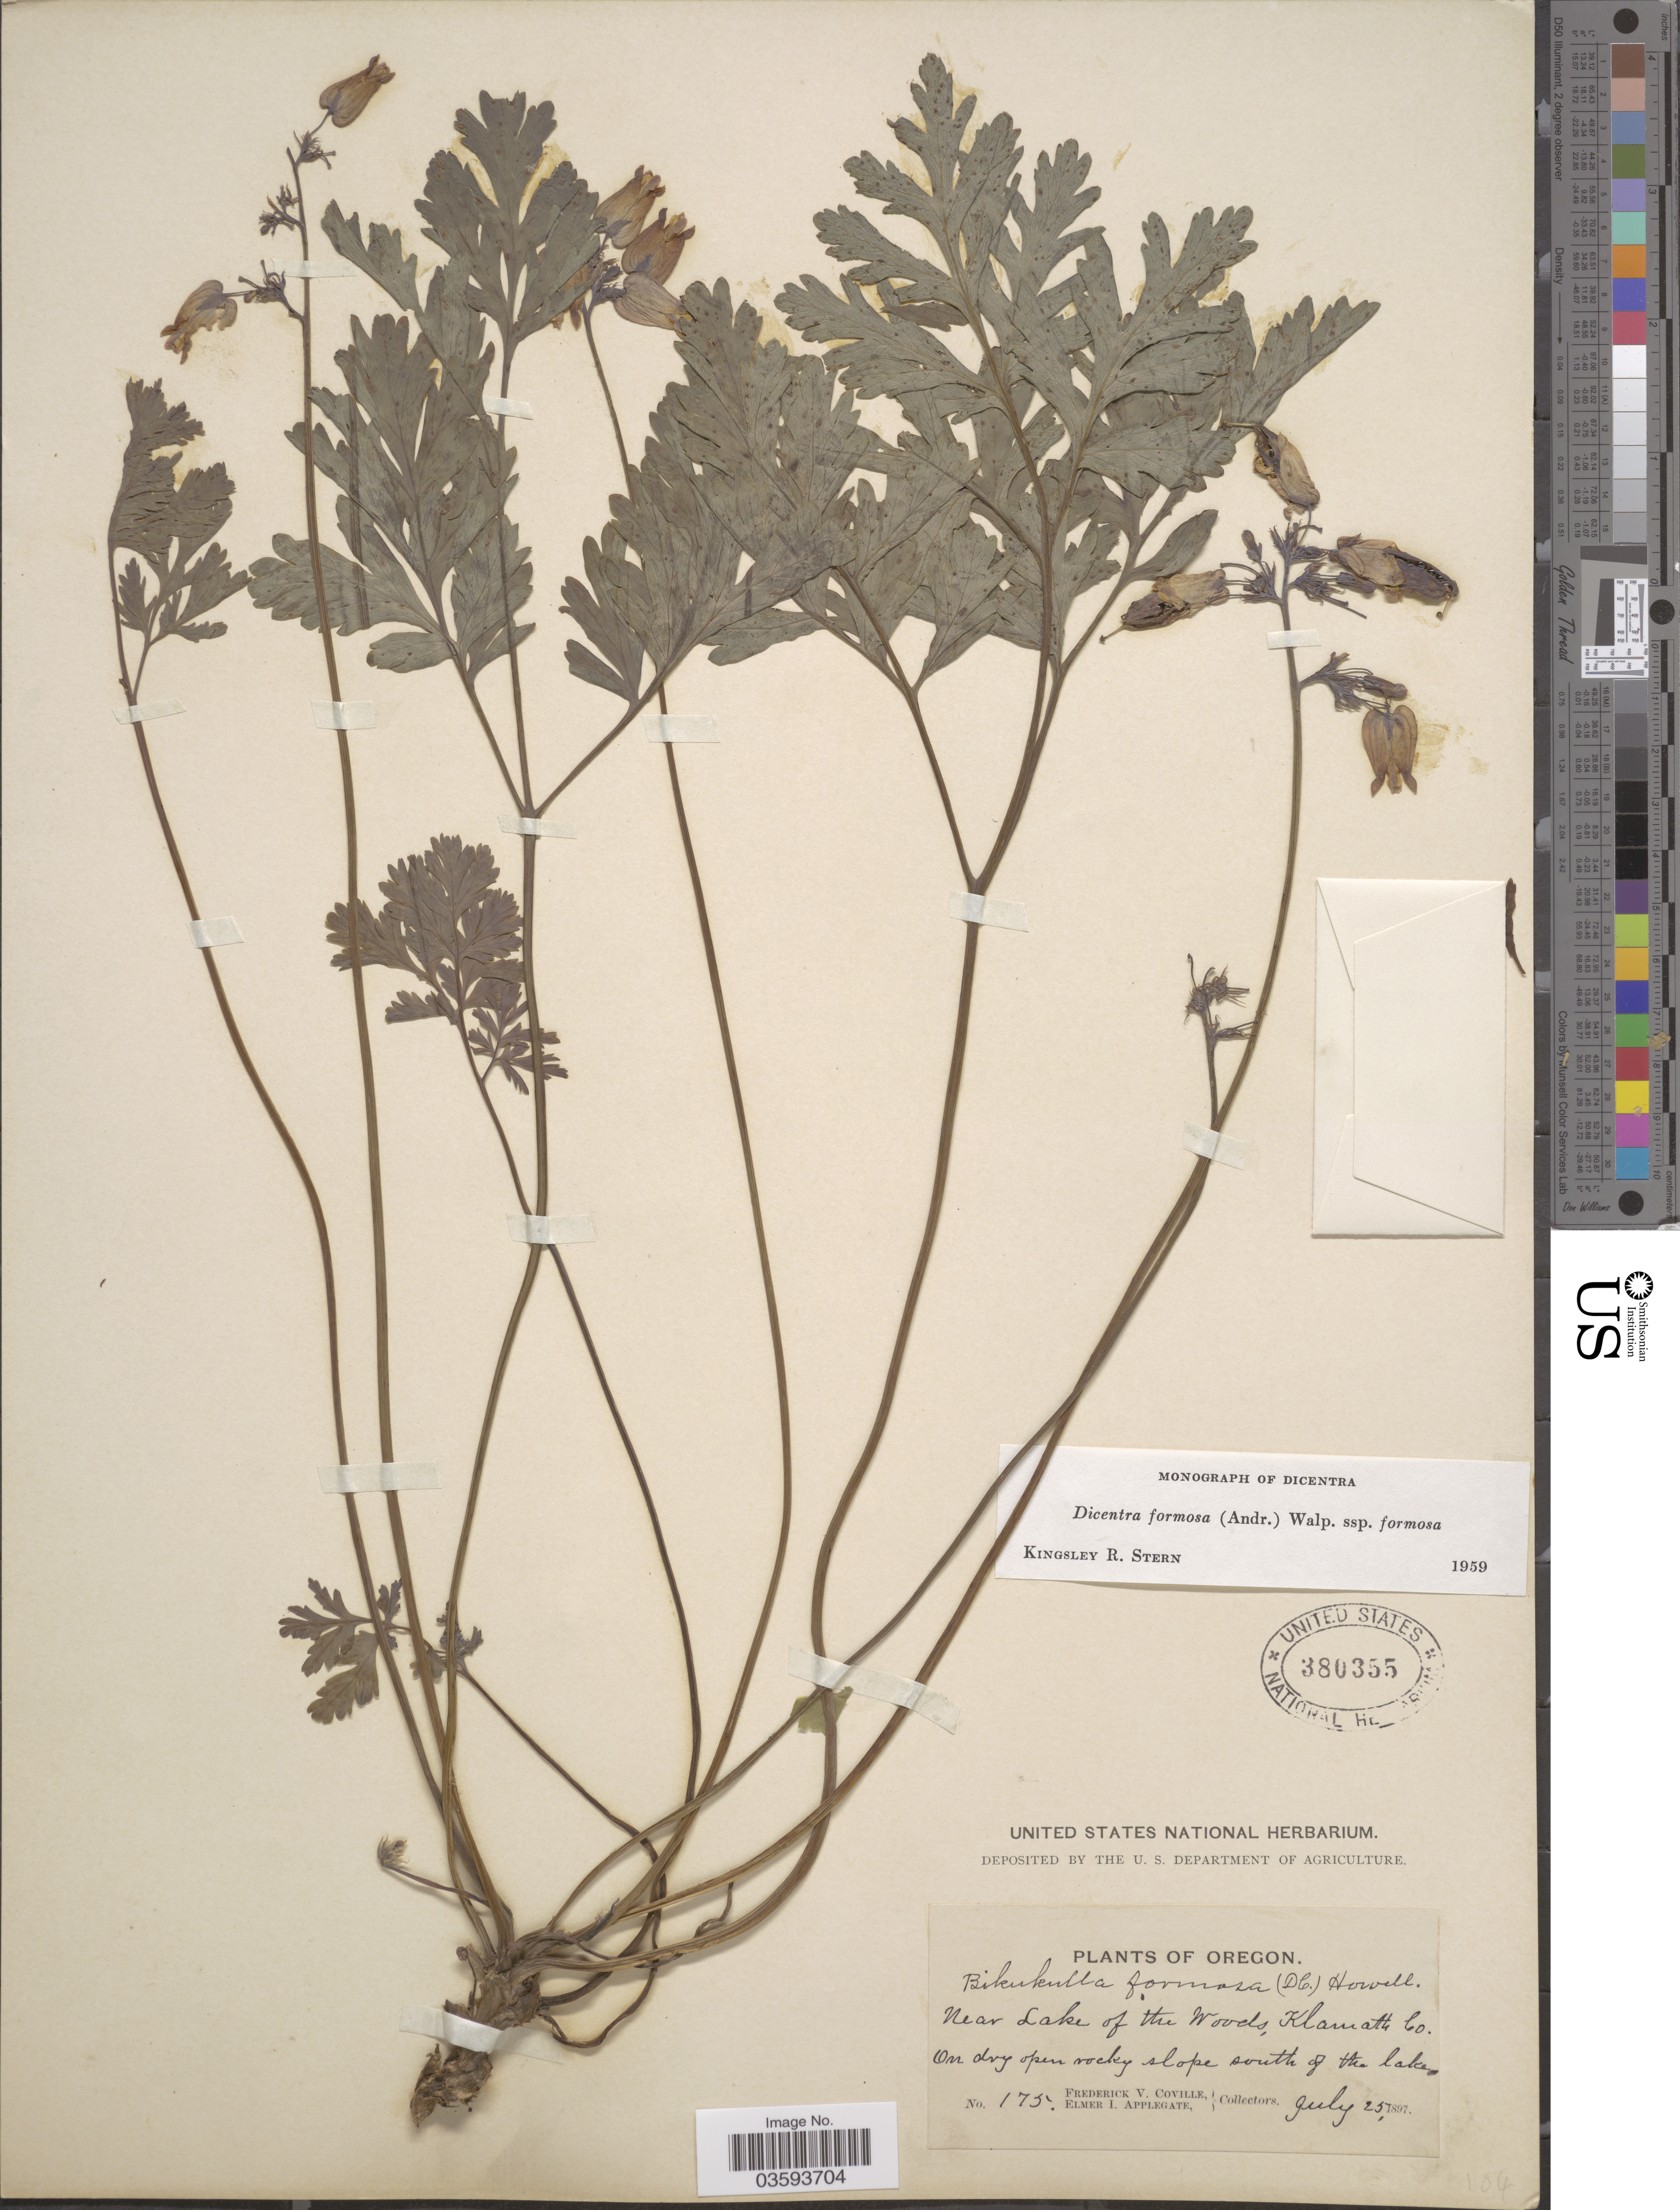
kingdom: Plantae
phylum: Tracheophyta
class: Magnoliopsida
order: Ranunculales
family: Papaveraceae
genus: Dicentra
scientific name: Dicentra formosa subsp. formosa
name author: (Haw.) Walp.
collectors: F. V. Coville & E. I. Applegate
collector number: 175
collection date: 1897-07-25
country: United States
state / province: Oregon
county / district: Klamath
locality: Near Lake of the Woods, Klamath Co.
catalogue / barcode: US 380355